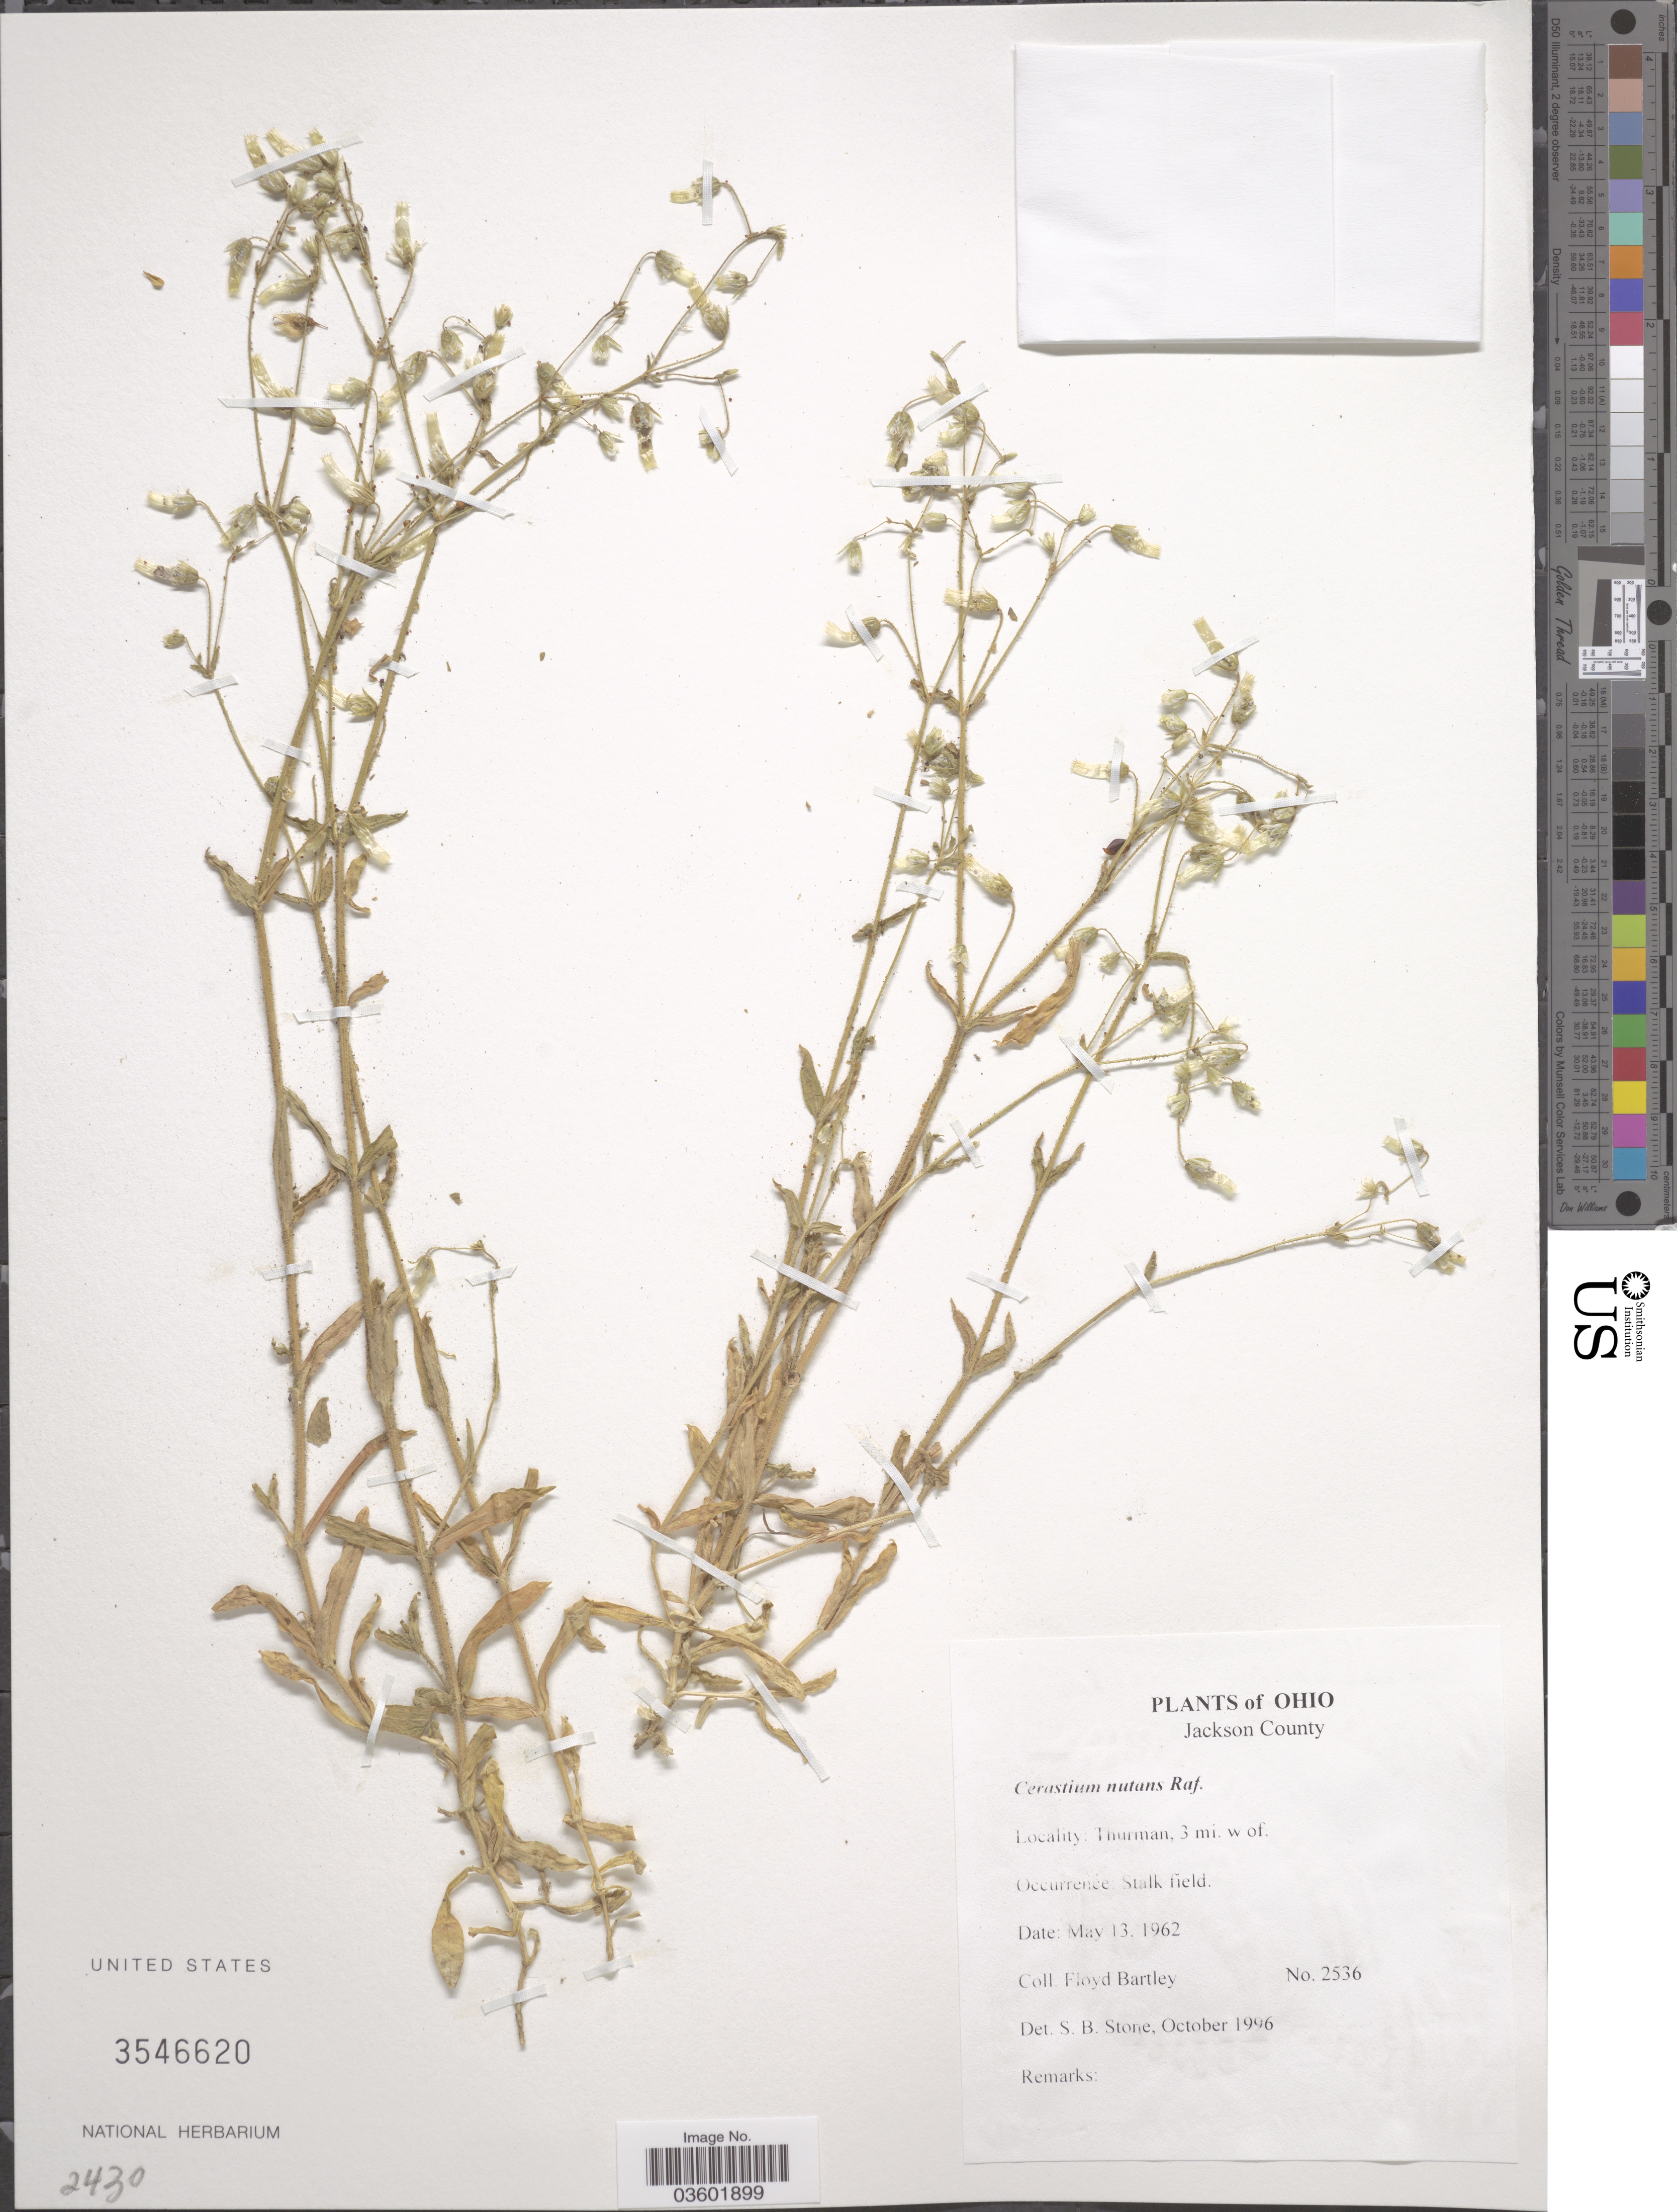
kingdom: Plantae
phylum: Tracheophyta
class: Magnoliopsida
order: Caryophyllales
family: Caryophyllaceae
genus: Cerastium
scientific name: Cerastium nutans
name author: Raf.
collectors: F. Bartley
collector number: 2536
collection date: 1962-05-13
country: United States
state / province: Ohio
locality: Jackson County. Thurman, 3 mi. w. of Stalk field.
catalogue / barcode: US 3546620